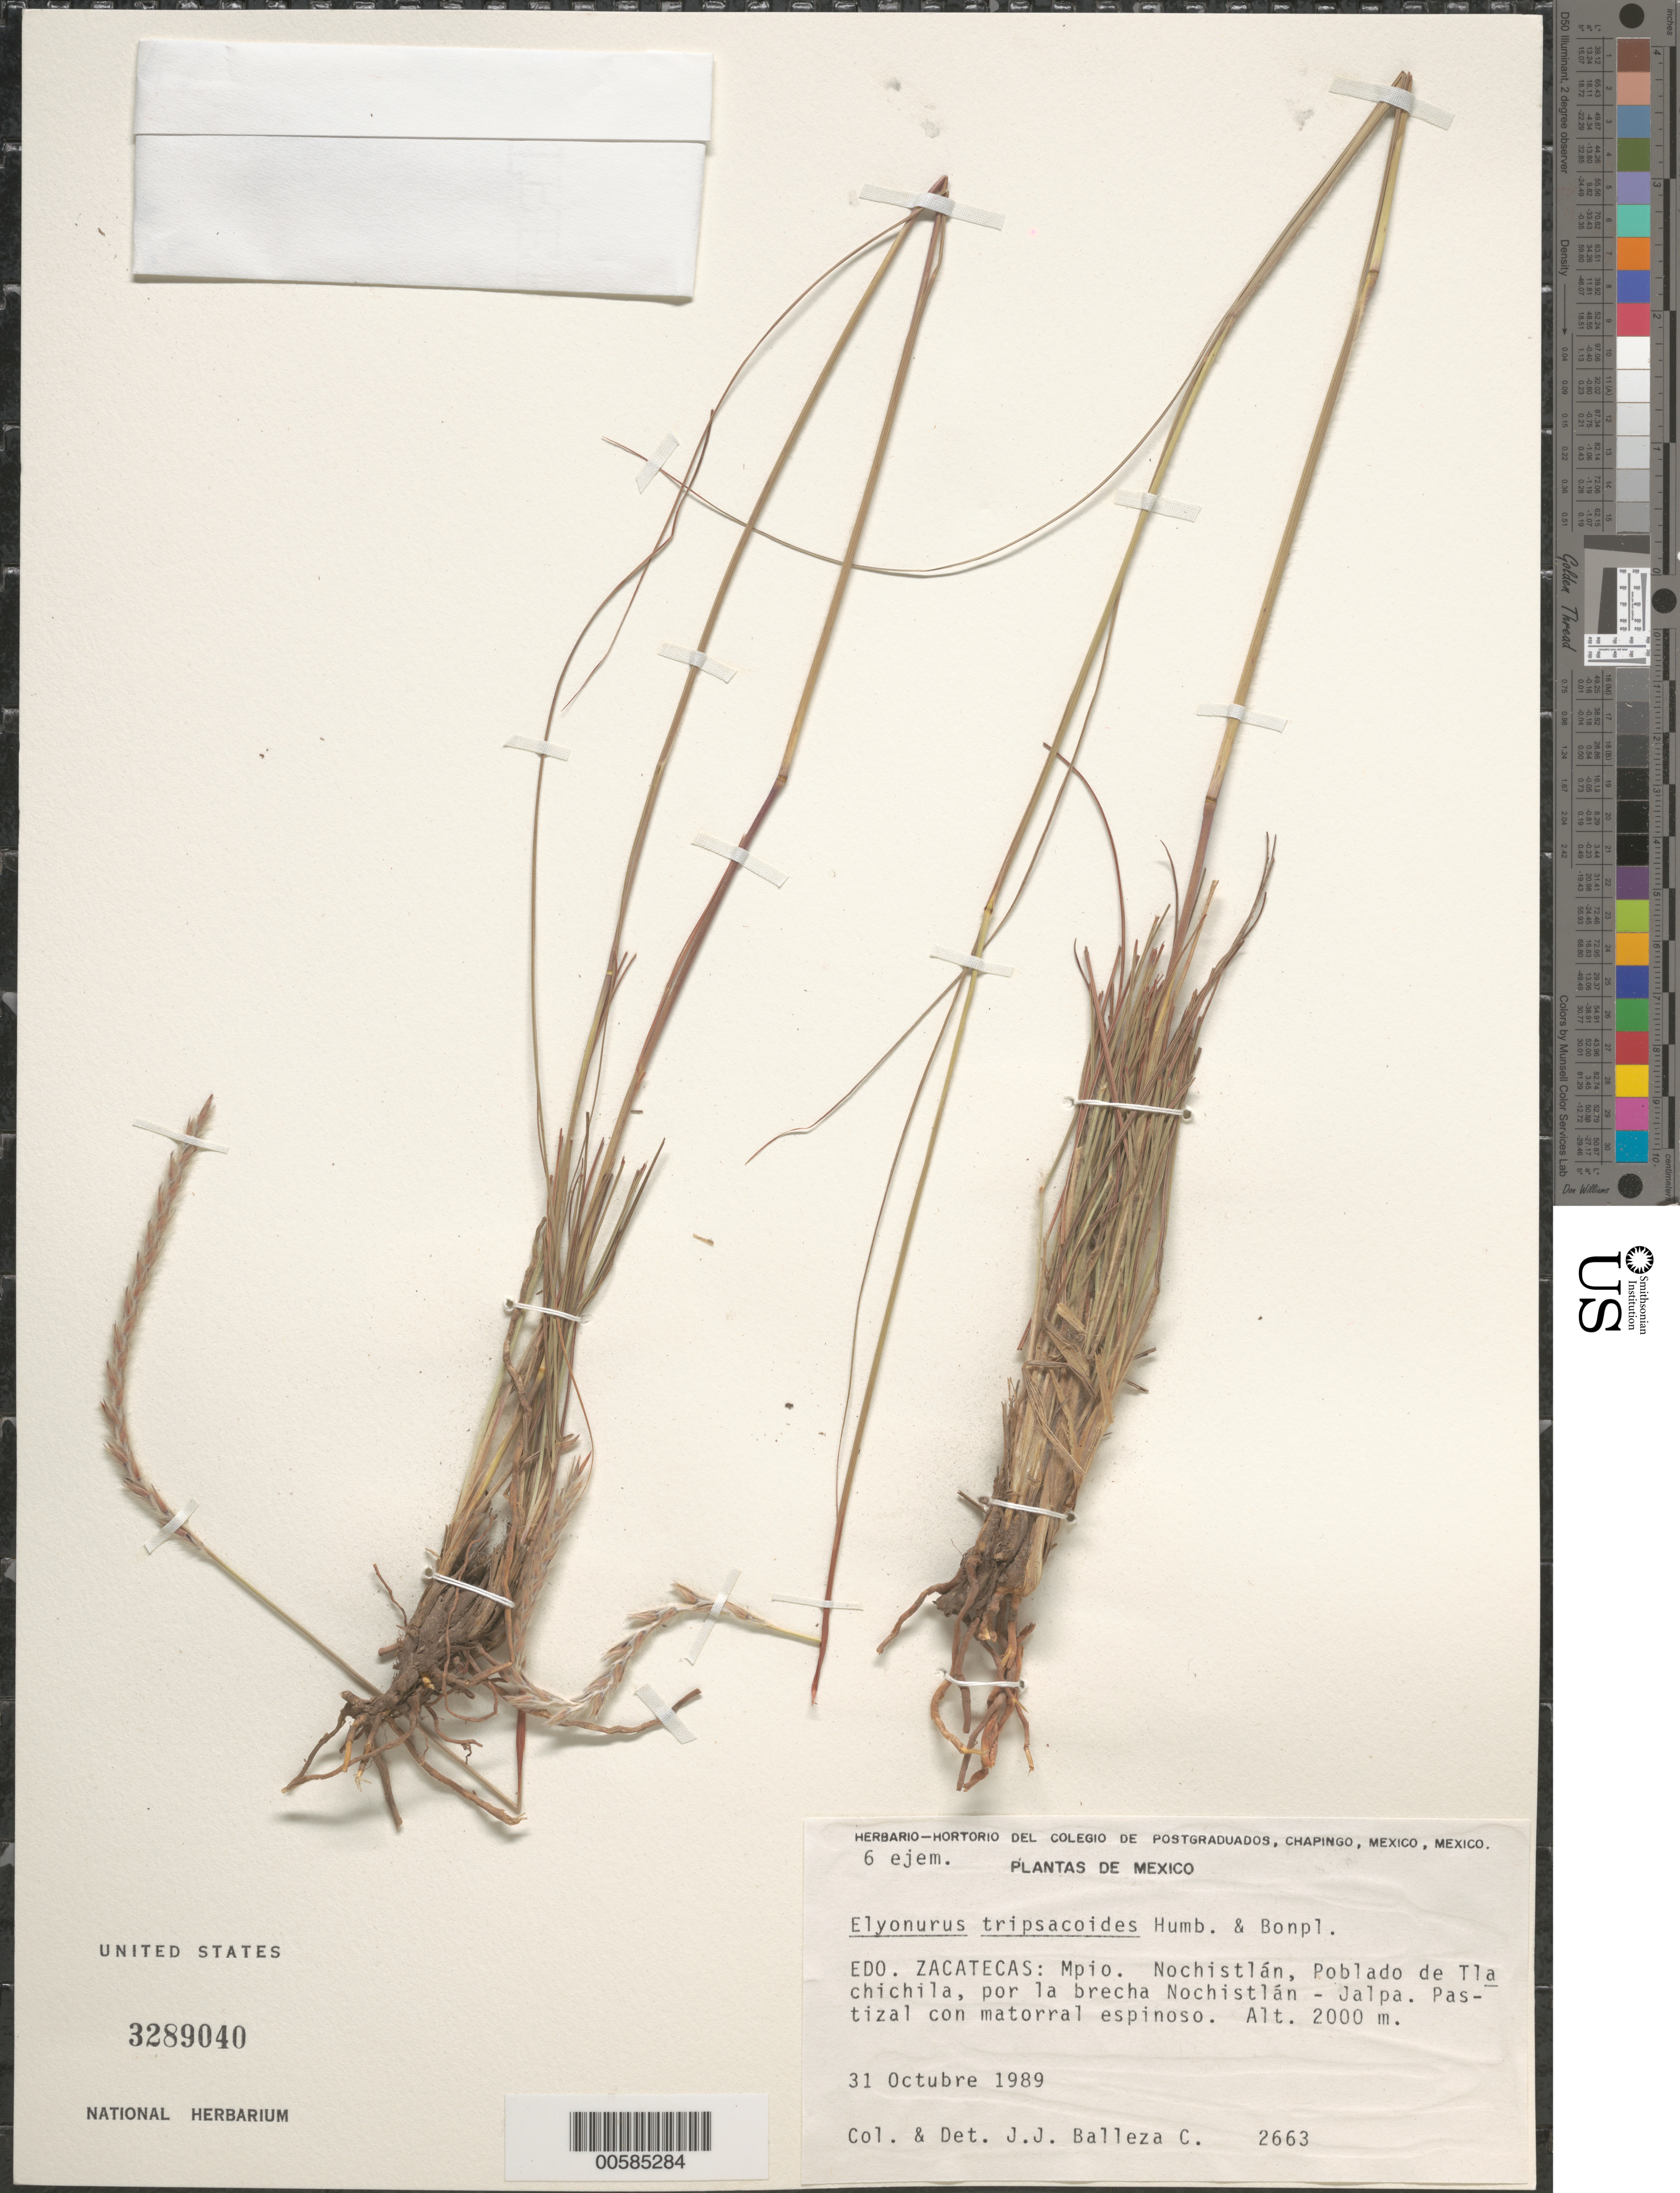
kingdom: Plantae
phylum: Tracheophyta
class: Liliopsida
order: Poales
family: Poaceae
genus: Elionurus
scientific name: Elionurus tripsacoides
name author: Humb. & Bonpl. ex Willd.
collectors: J. J. Balleza C.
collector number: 2663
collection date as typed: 31 Oct 1989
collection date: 1989-10-31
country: Mexico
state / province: Zacatecas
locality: Mpio. Nochistlßn, Poblado de Tlachichila, por la brecha Nochistlßn-Jalpa.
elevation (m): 2000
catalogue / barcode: US 3289040